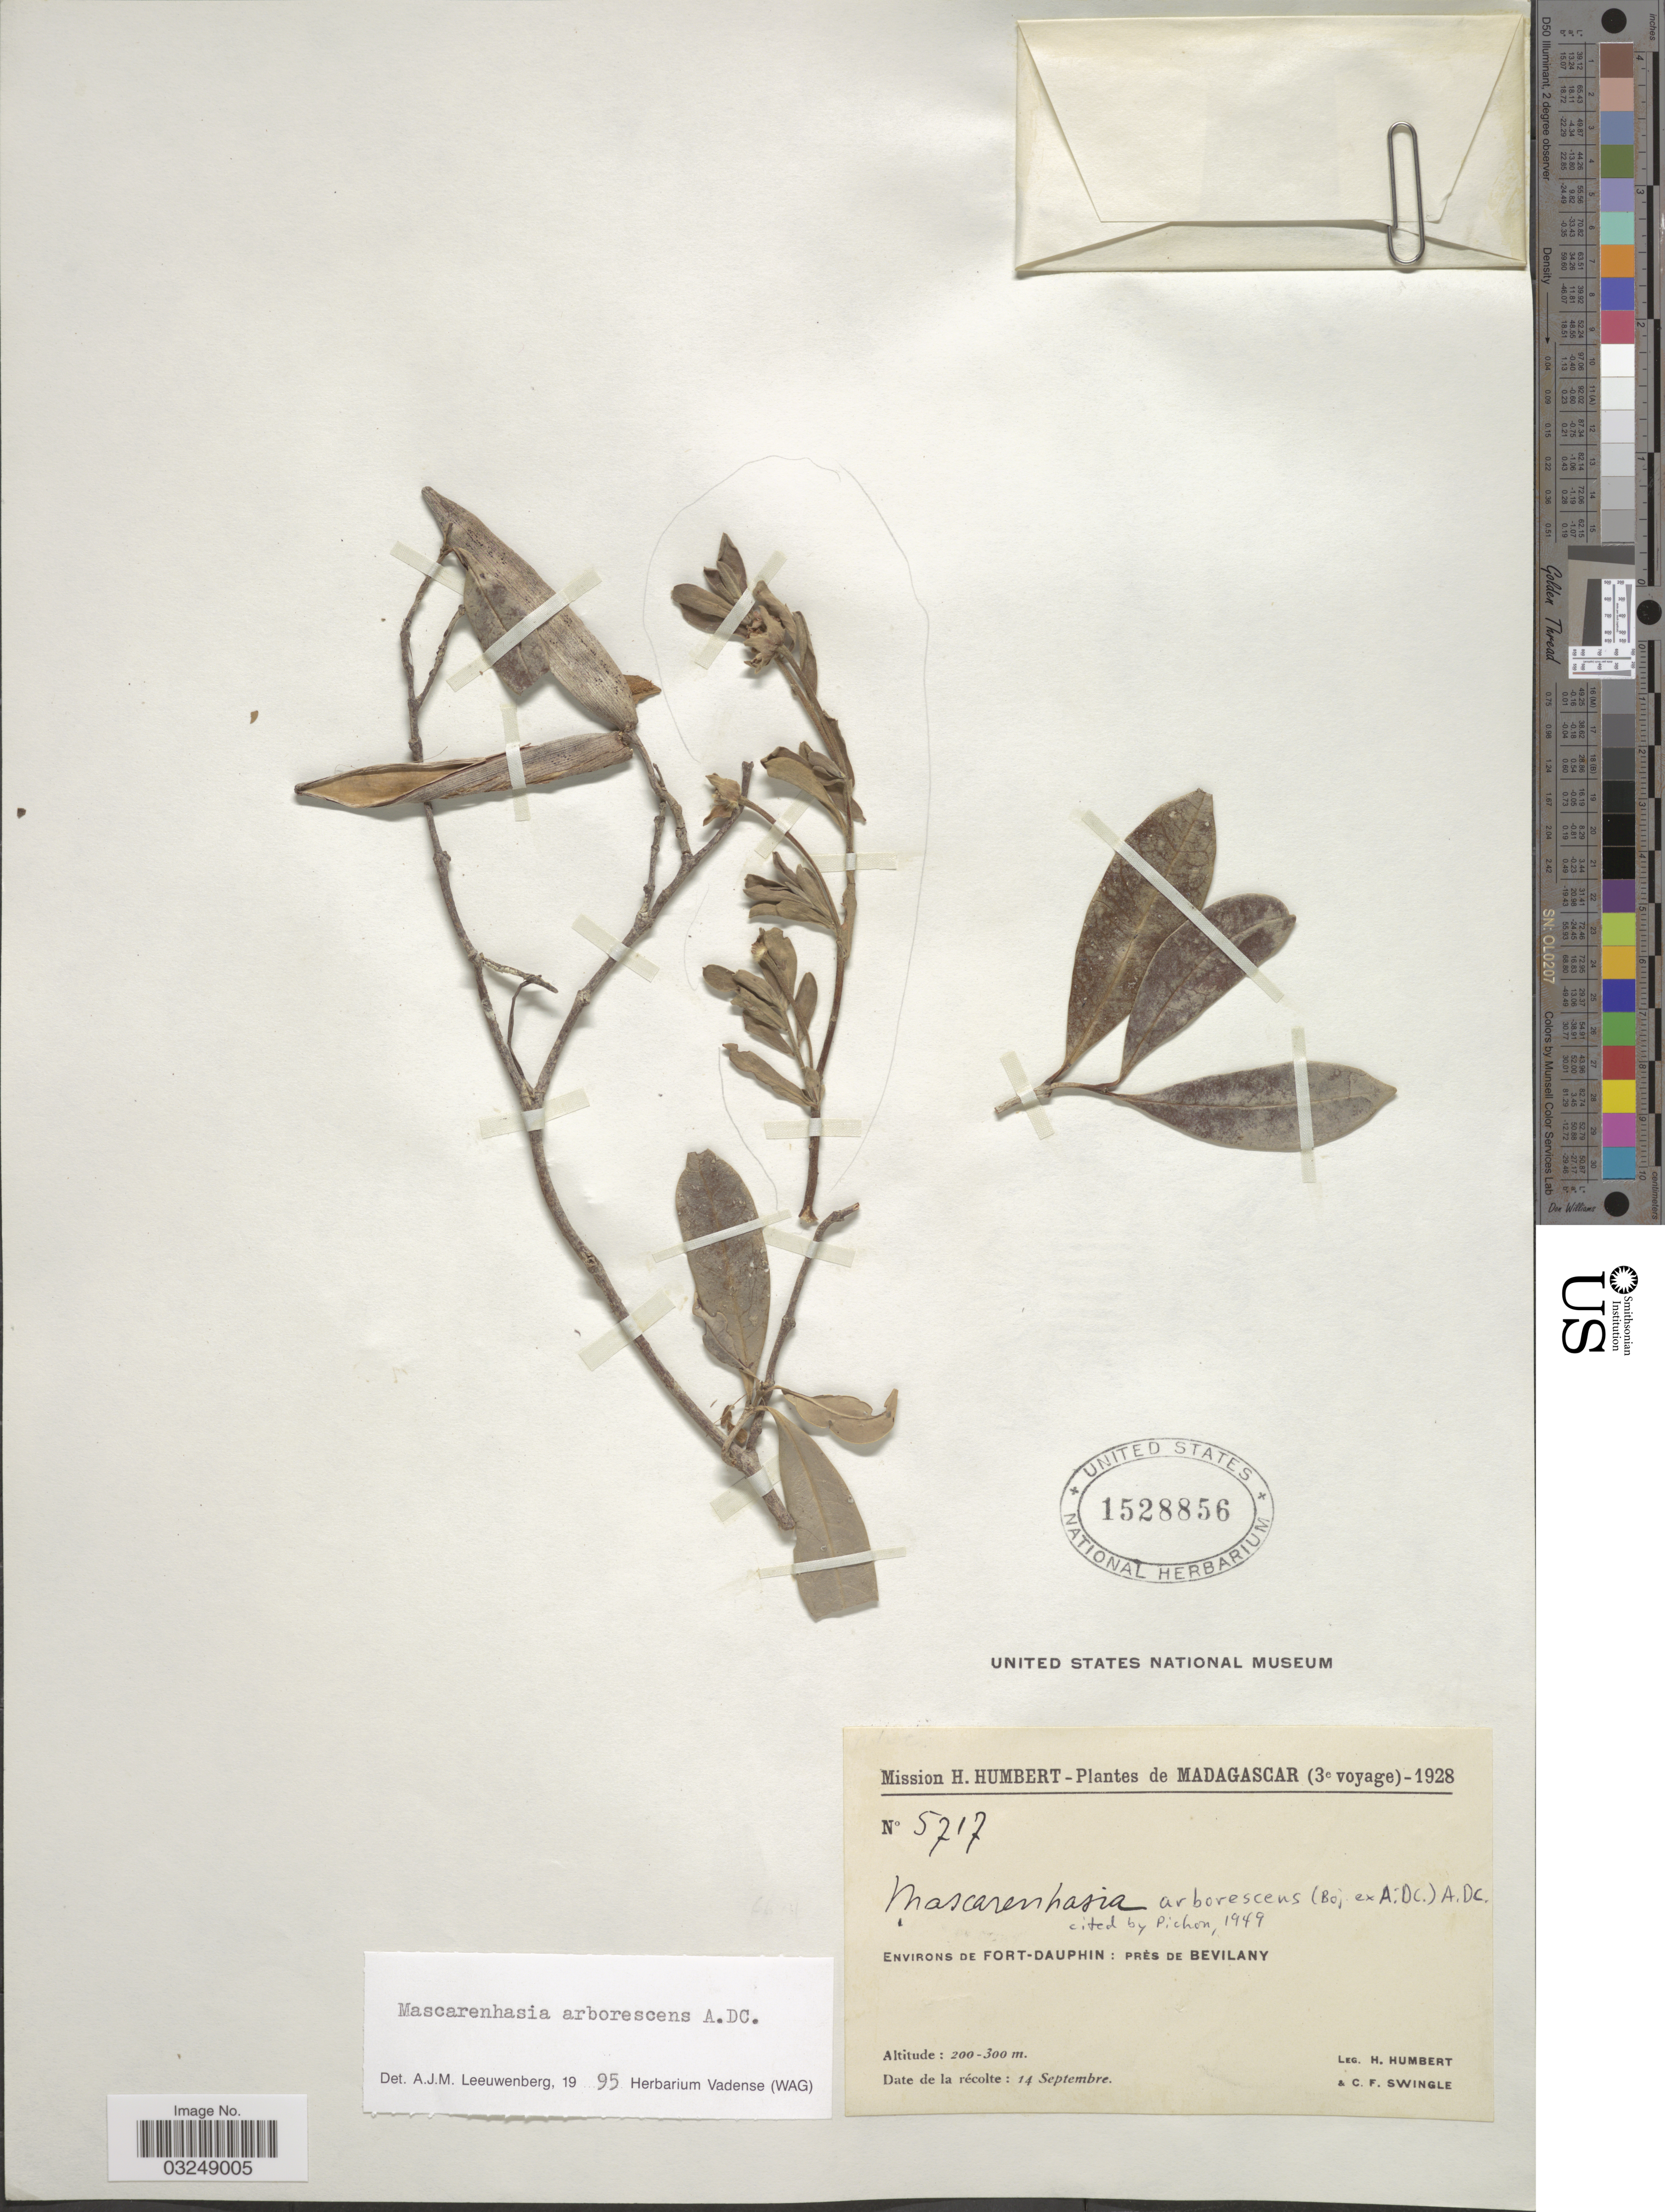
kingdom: Plantae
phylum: Tracheophyta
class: Magnoliopsida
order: Gentianales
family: Apocynaceae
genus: Mascarenhasia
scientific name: Mascarenhasia arborescens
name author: A. DC.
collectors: H. Humbert & C. Swingle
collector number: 5717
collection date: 1928-09-14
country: Madagascar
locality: Environs de Fort-Dauphin: Près de Bevilany.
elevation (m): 200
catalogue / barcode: US 1528856